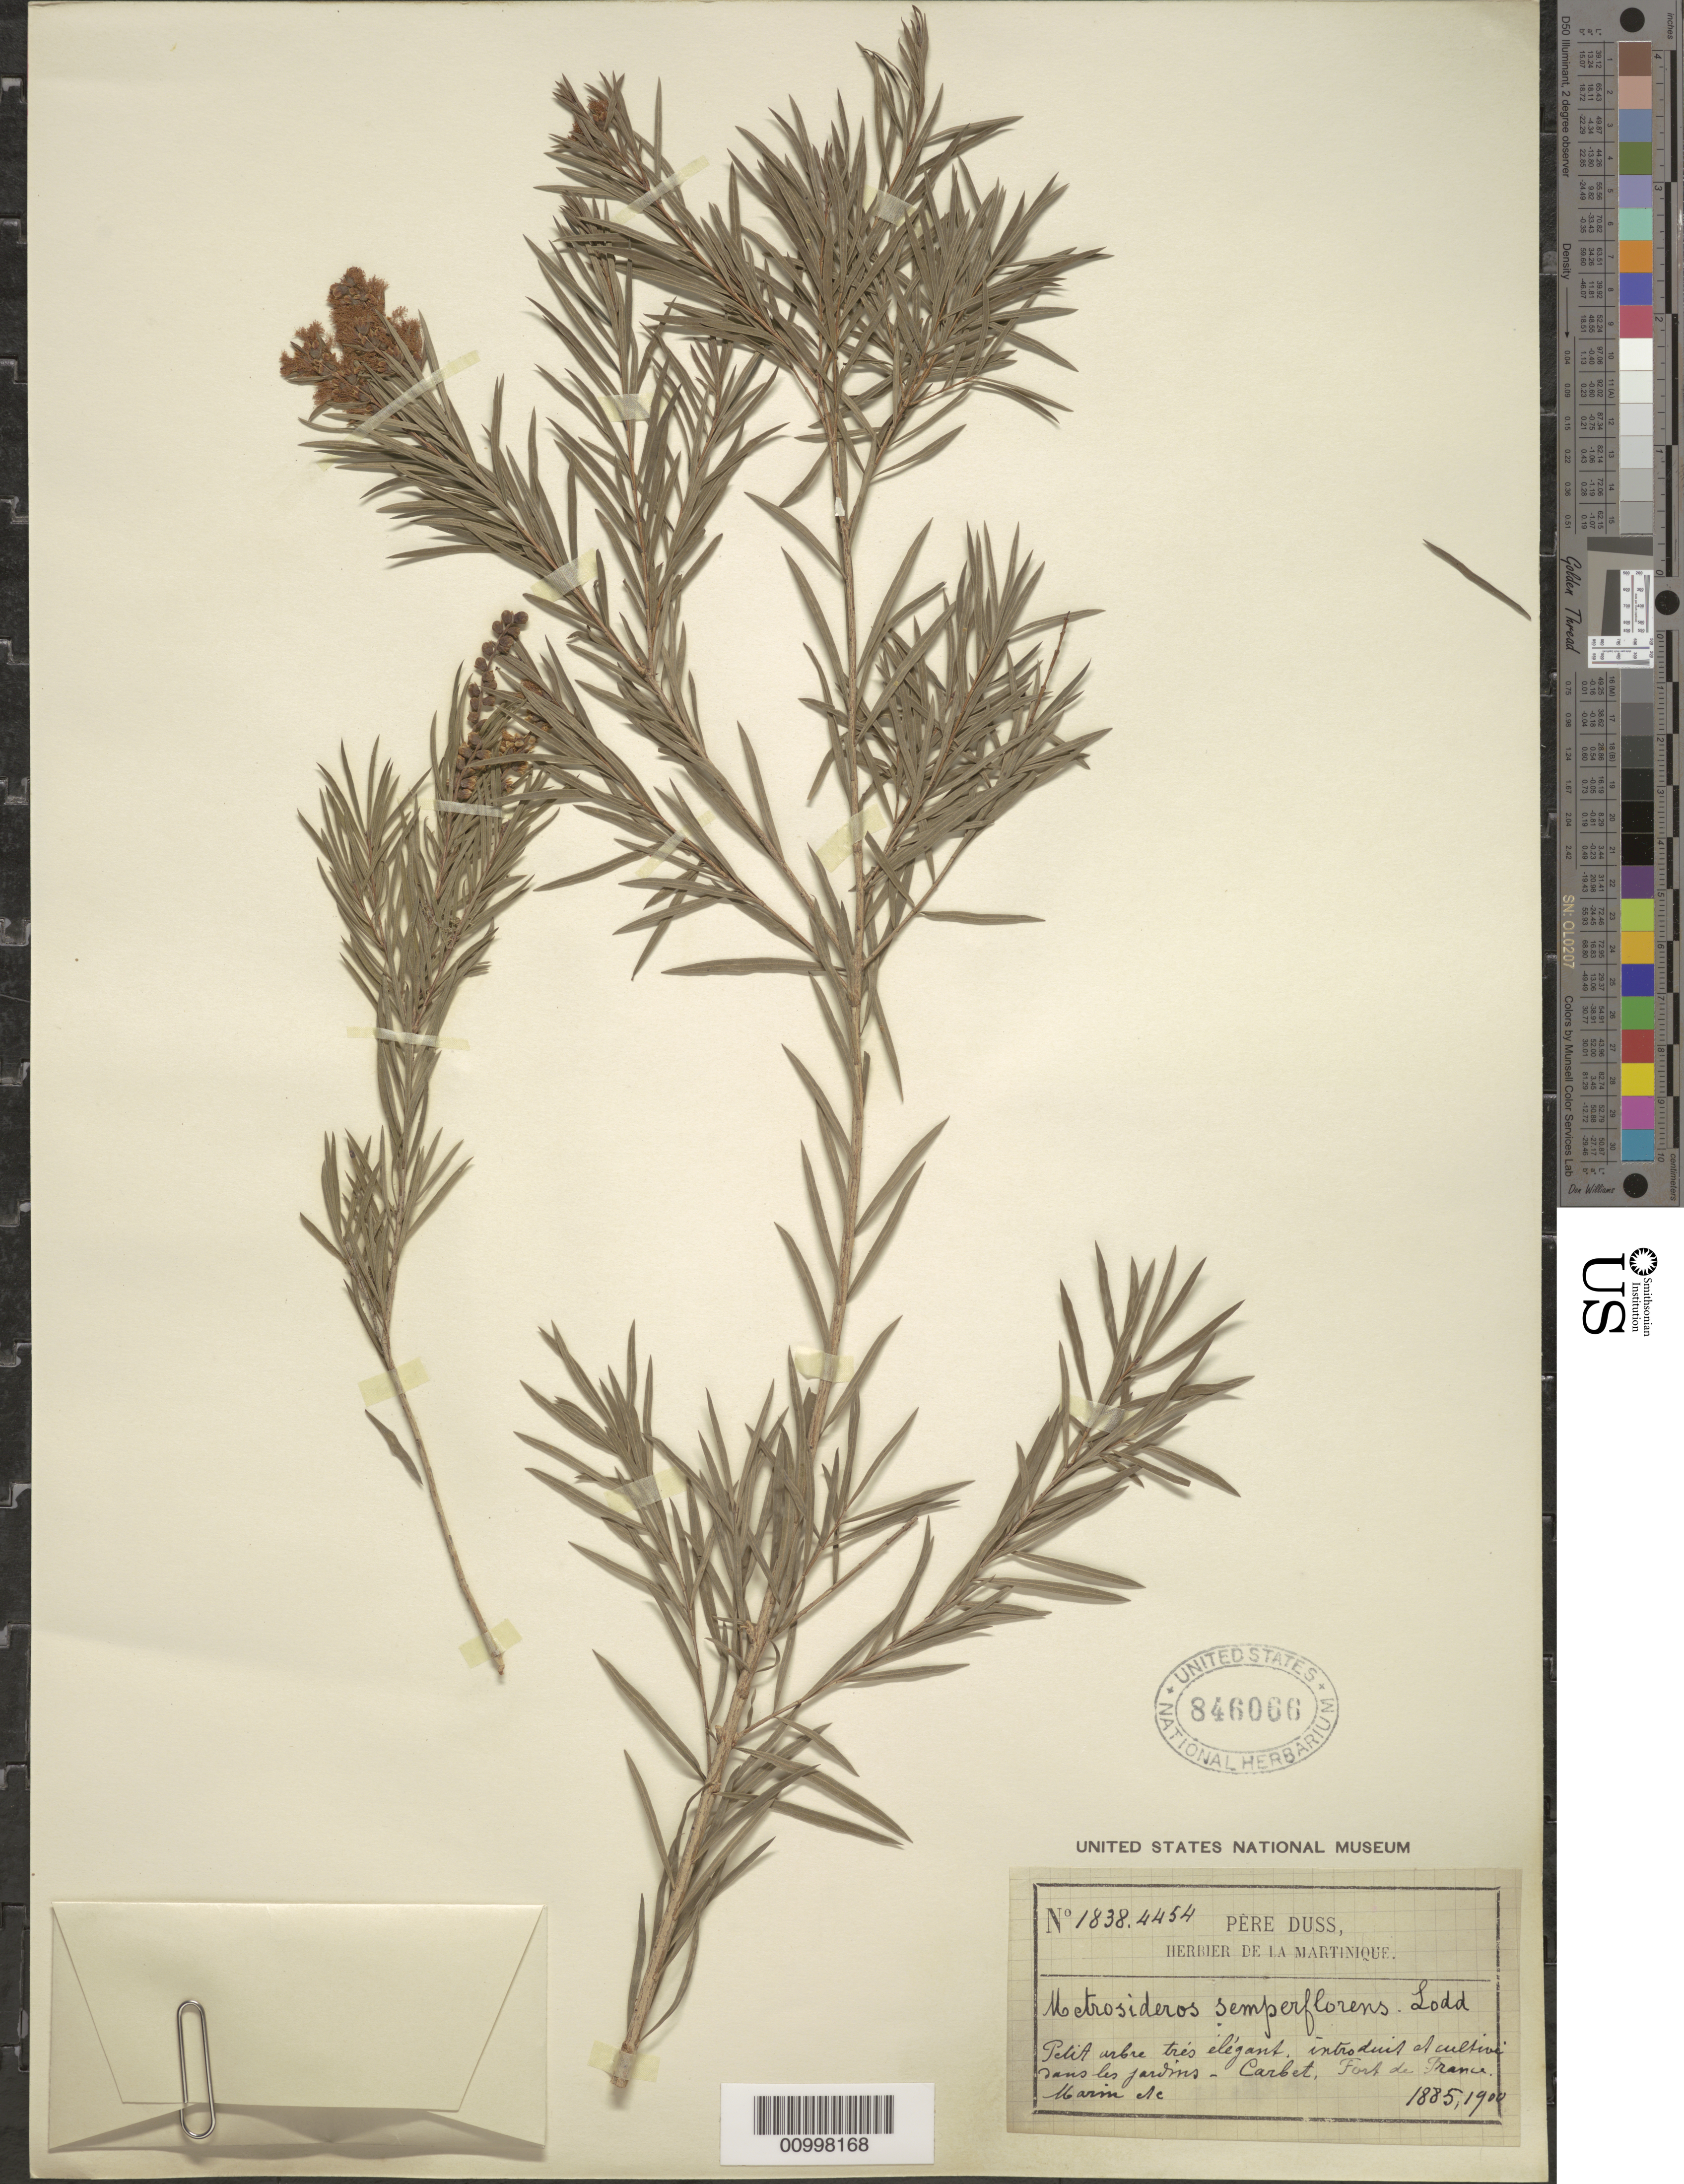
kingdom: Plantae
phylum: Tracheophyta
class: Magnoliopsida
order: Myrtales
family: Myrtaceae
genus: Callistemon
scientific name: Callistemon lanceolatus Colvill ex Sweet, nom. superfl.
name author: Colvill ex Sweet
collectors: Père Duss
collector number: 1838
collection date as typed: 1885 and -- --- 1900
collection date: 1885,1900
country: Martinique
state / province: Fort-de-France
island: Martinique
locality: Carbet, Fort de France, marim de.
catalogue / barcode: US 846066